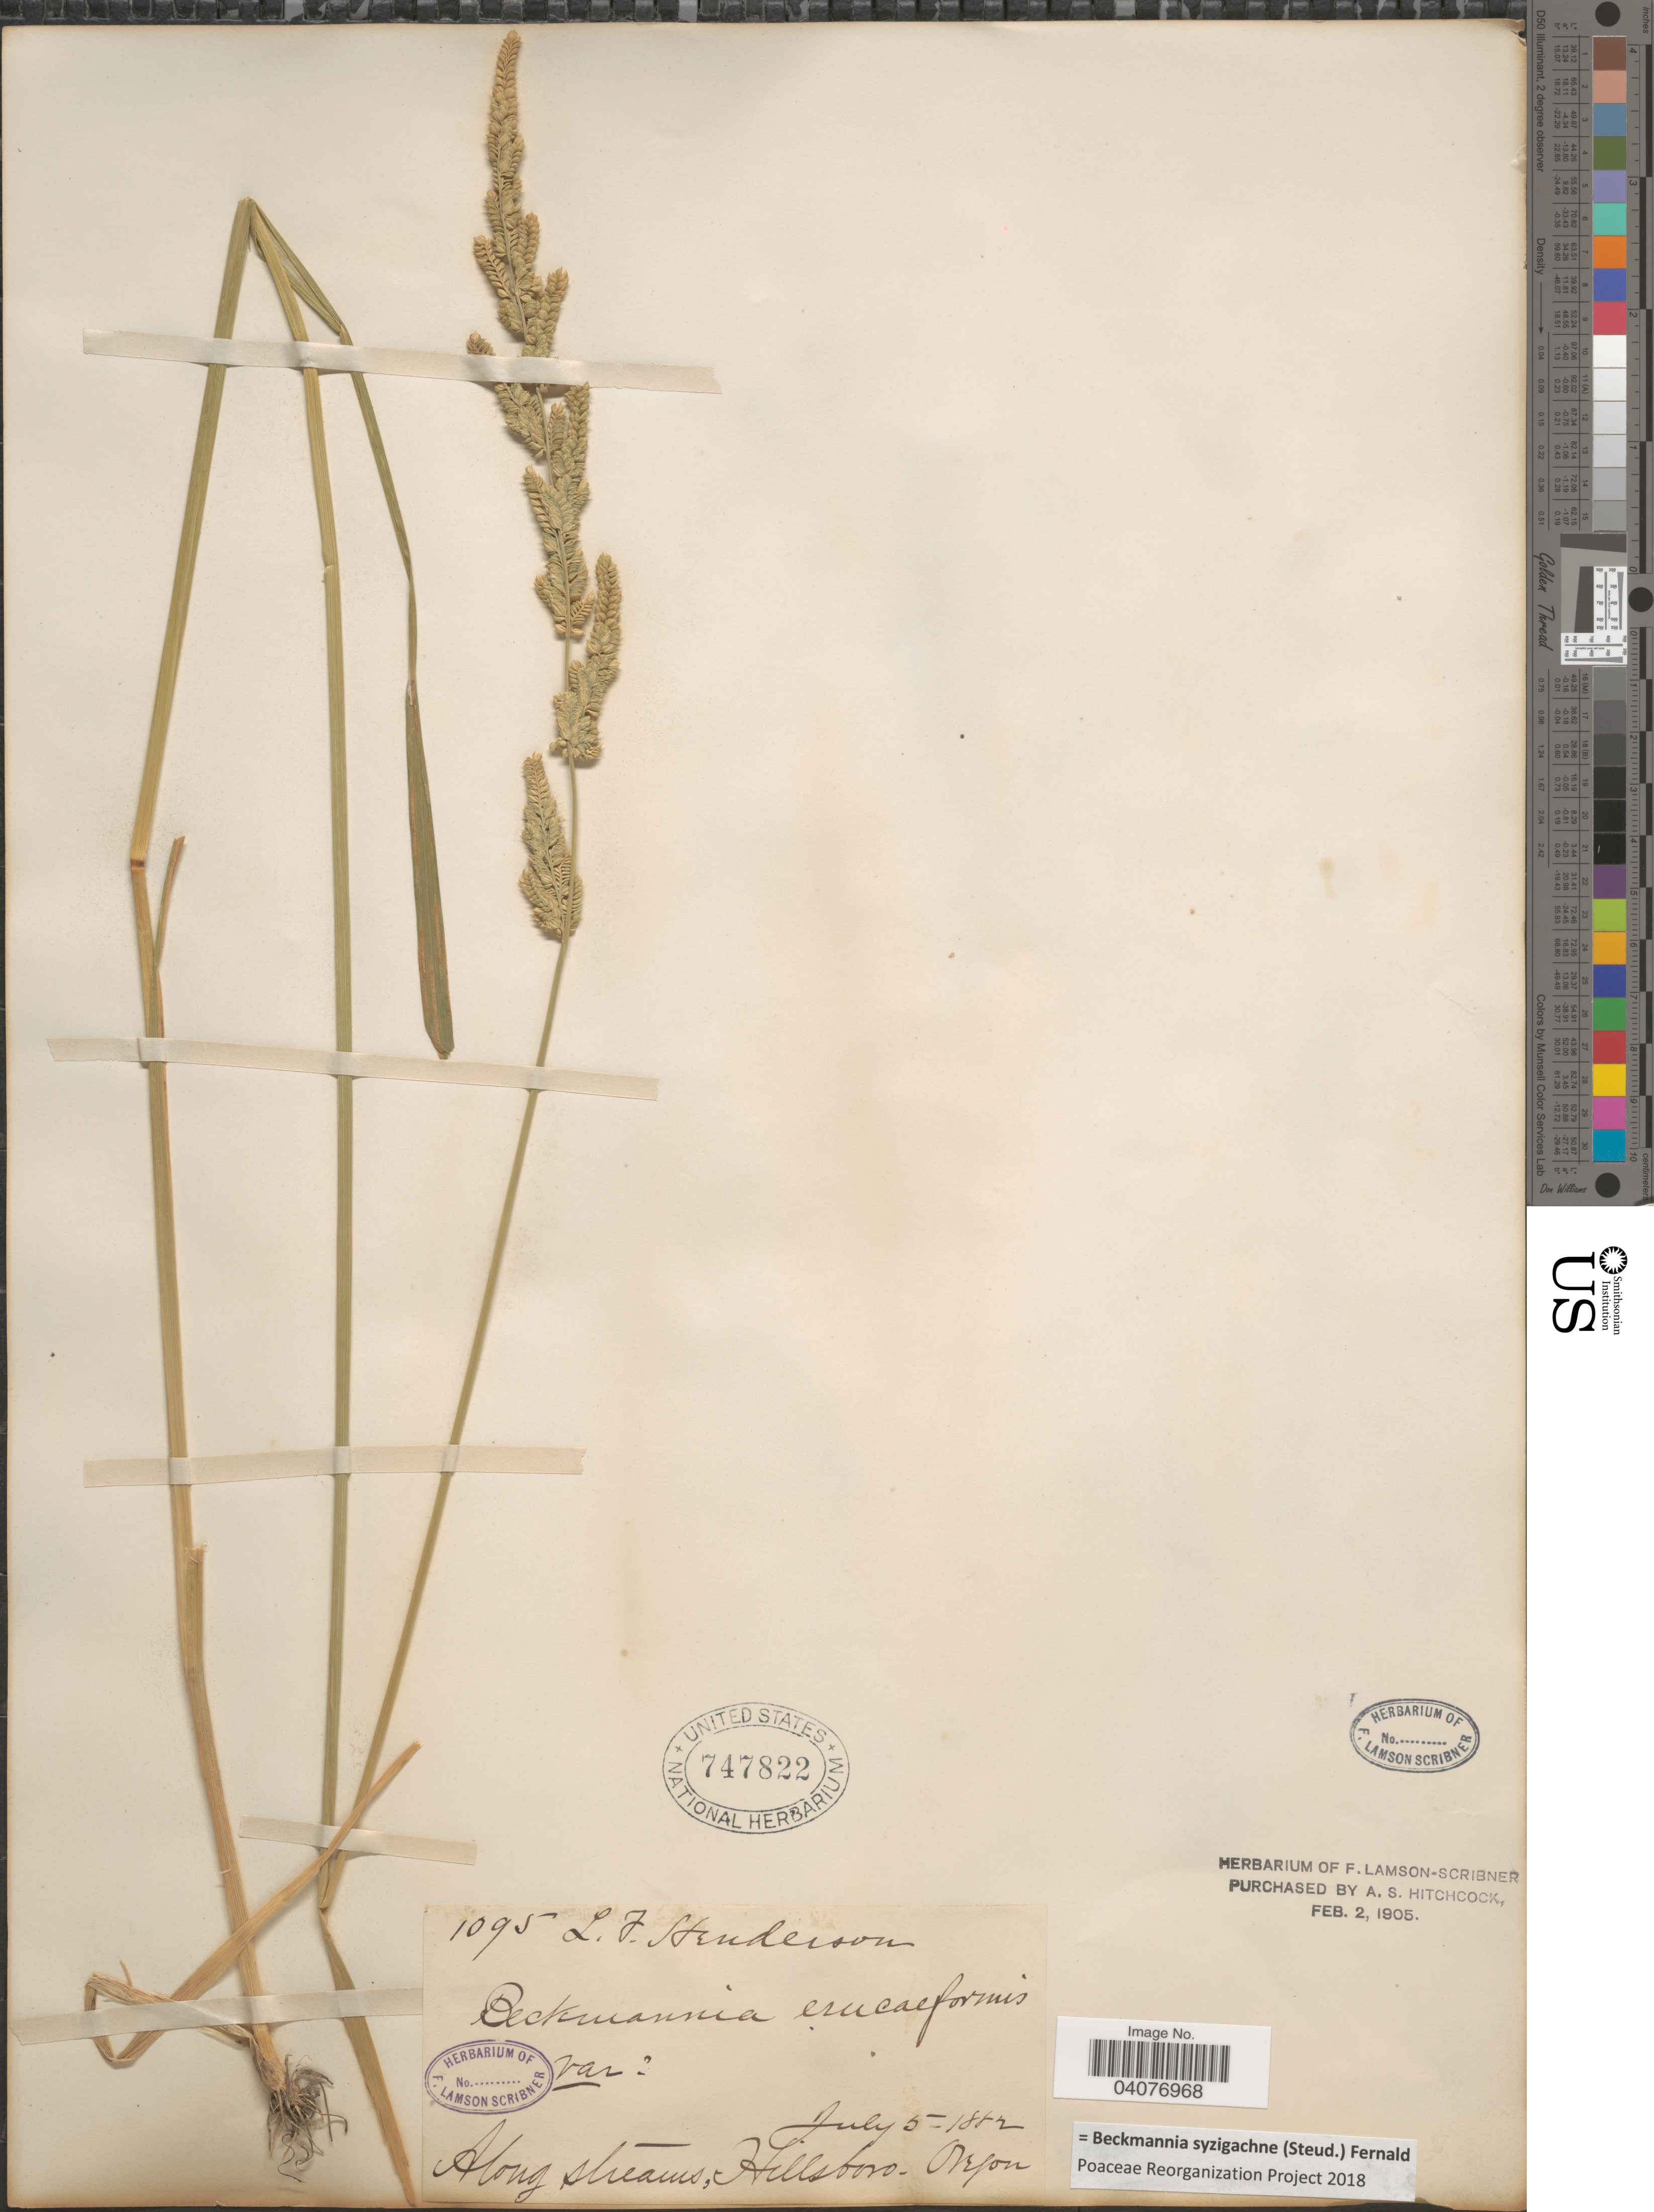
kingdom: Plantae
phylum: Tracheophyta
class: Liliopsida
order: Poales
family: Poaceae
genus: Beckmannia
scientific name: Beckmannia syzigachne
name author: (Steud.) Fernald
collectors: L. Henderson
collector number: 1095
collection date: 1882-07-05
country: United States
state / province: Oregon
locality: Along streams Hillsboro.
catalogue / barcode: US 747822